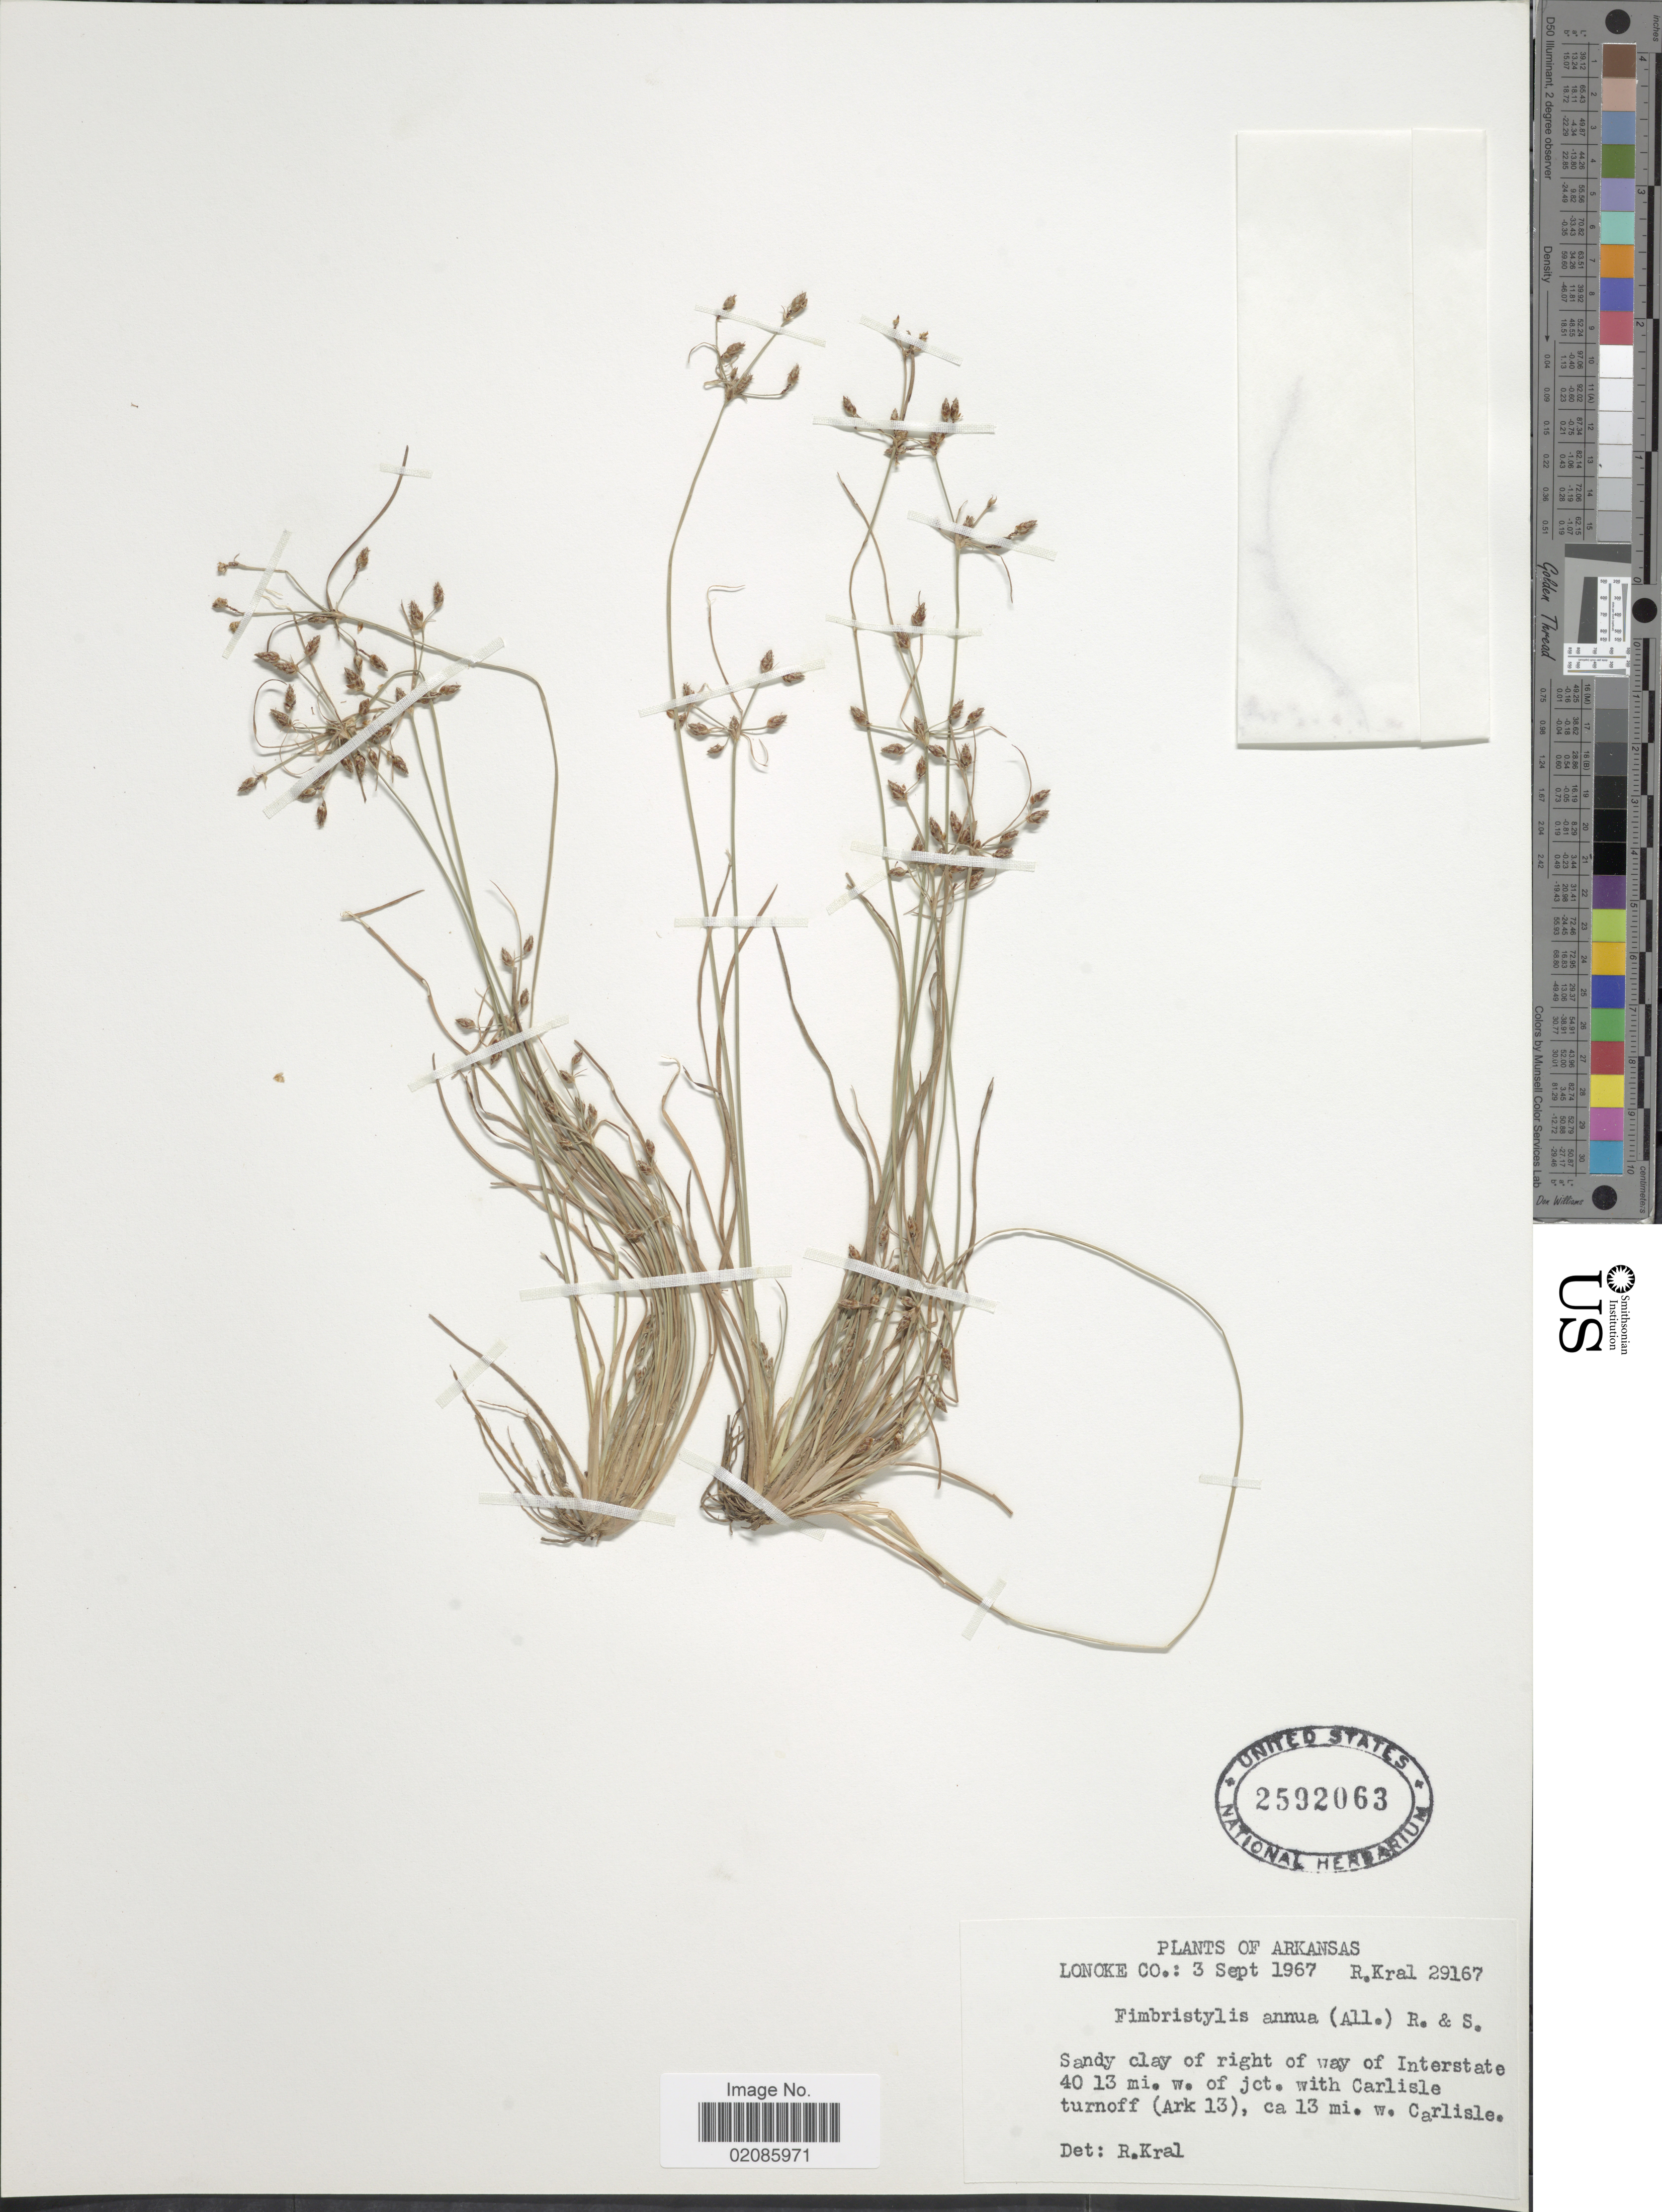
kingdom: Plantae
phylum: Tracheophyta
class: Liliopsida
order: Poales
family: Cyperaceae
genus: Fimbristylis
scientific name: Fimbristylis annua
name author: (All.) Roem. & Schult.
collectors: R. Kral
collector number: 29167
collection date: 1967-09-03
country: United States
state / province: Arkansas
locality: Lonoke Co. Sandy clay of right of way of Interstate 40 13 mi. w. of jct. with Carlisle turnoff (Ark 13), ca 13 mi. w. Carlisle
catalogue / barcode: US 2592063